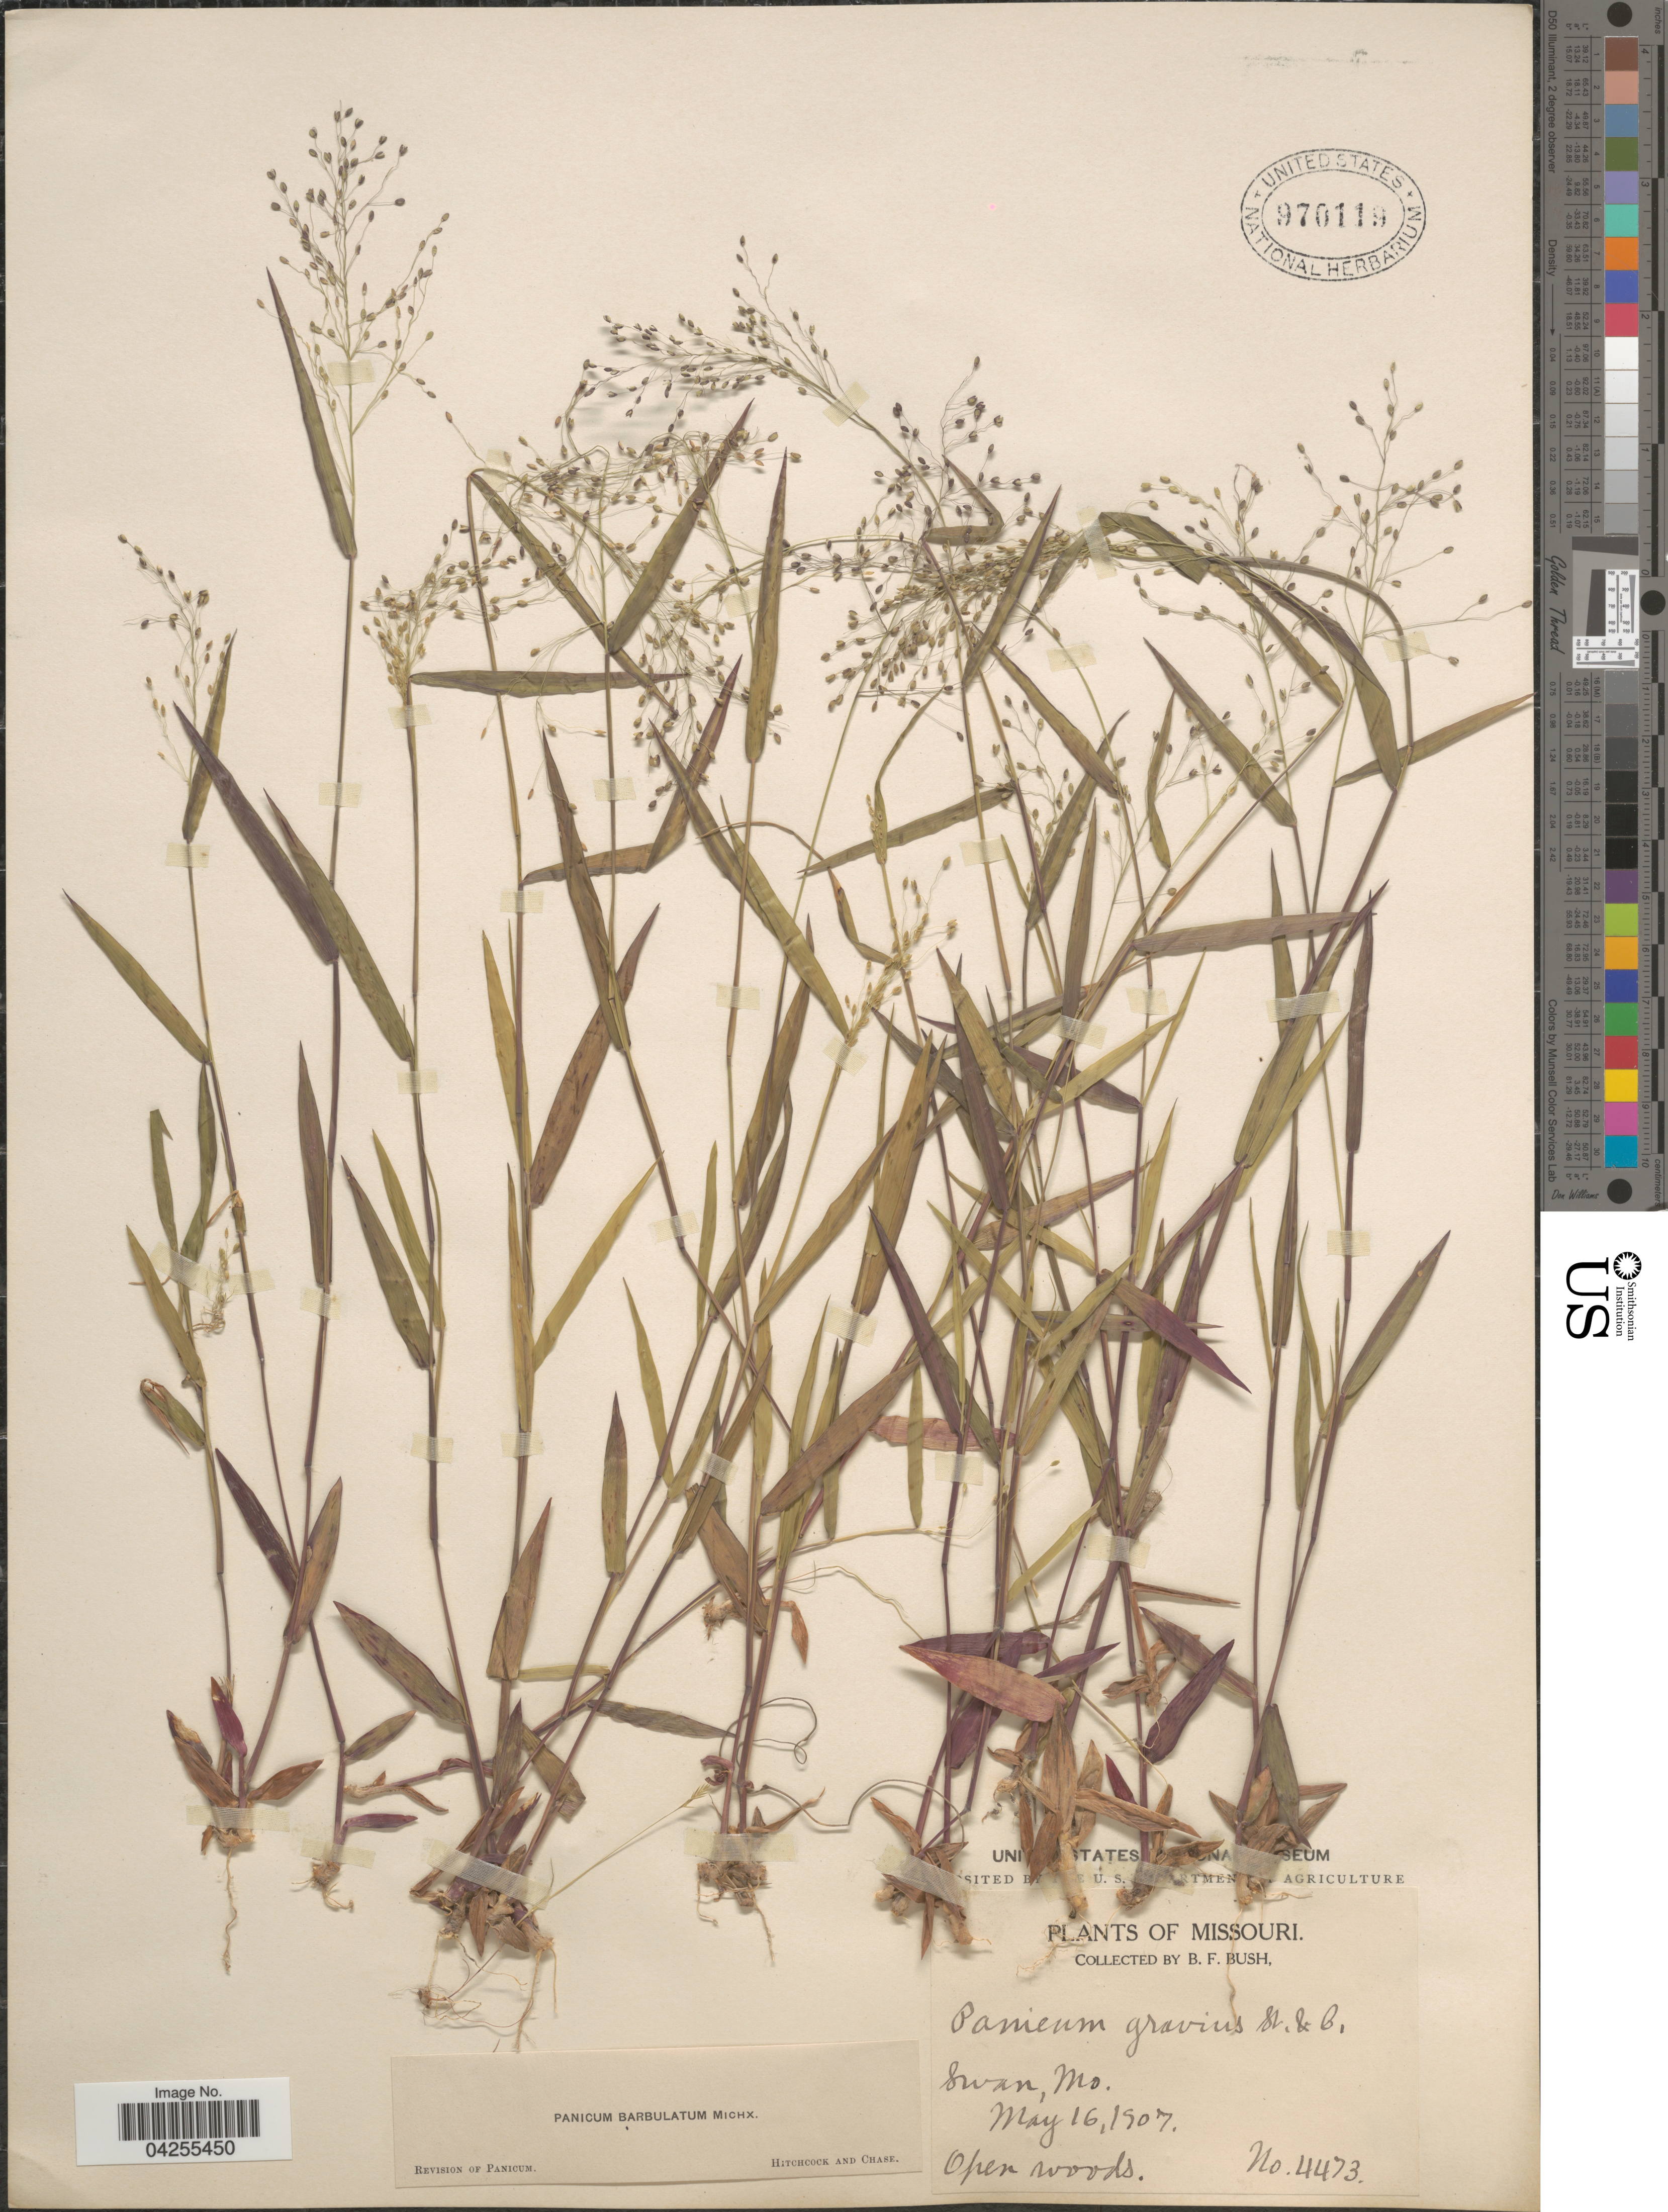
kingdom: Plantae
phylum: Tracheophyta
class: Liliopsida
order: Poales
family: Poaceae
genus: Dichanthelium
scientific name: Dichanthelium dichotomum var. dichotomum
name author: (L.) Gould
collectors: B. F. Bush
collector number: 4473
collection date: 1907-05-16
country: United States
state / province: Missouri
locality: Swan.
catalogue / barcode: US 970119